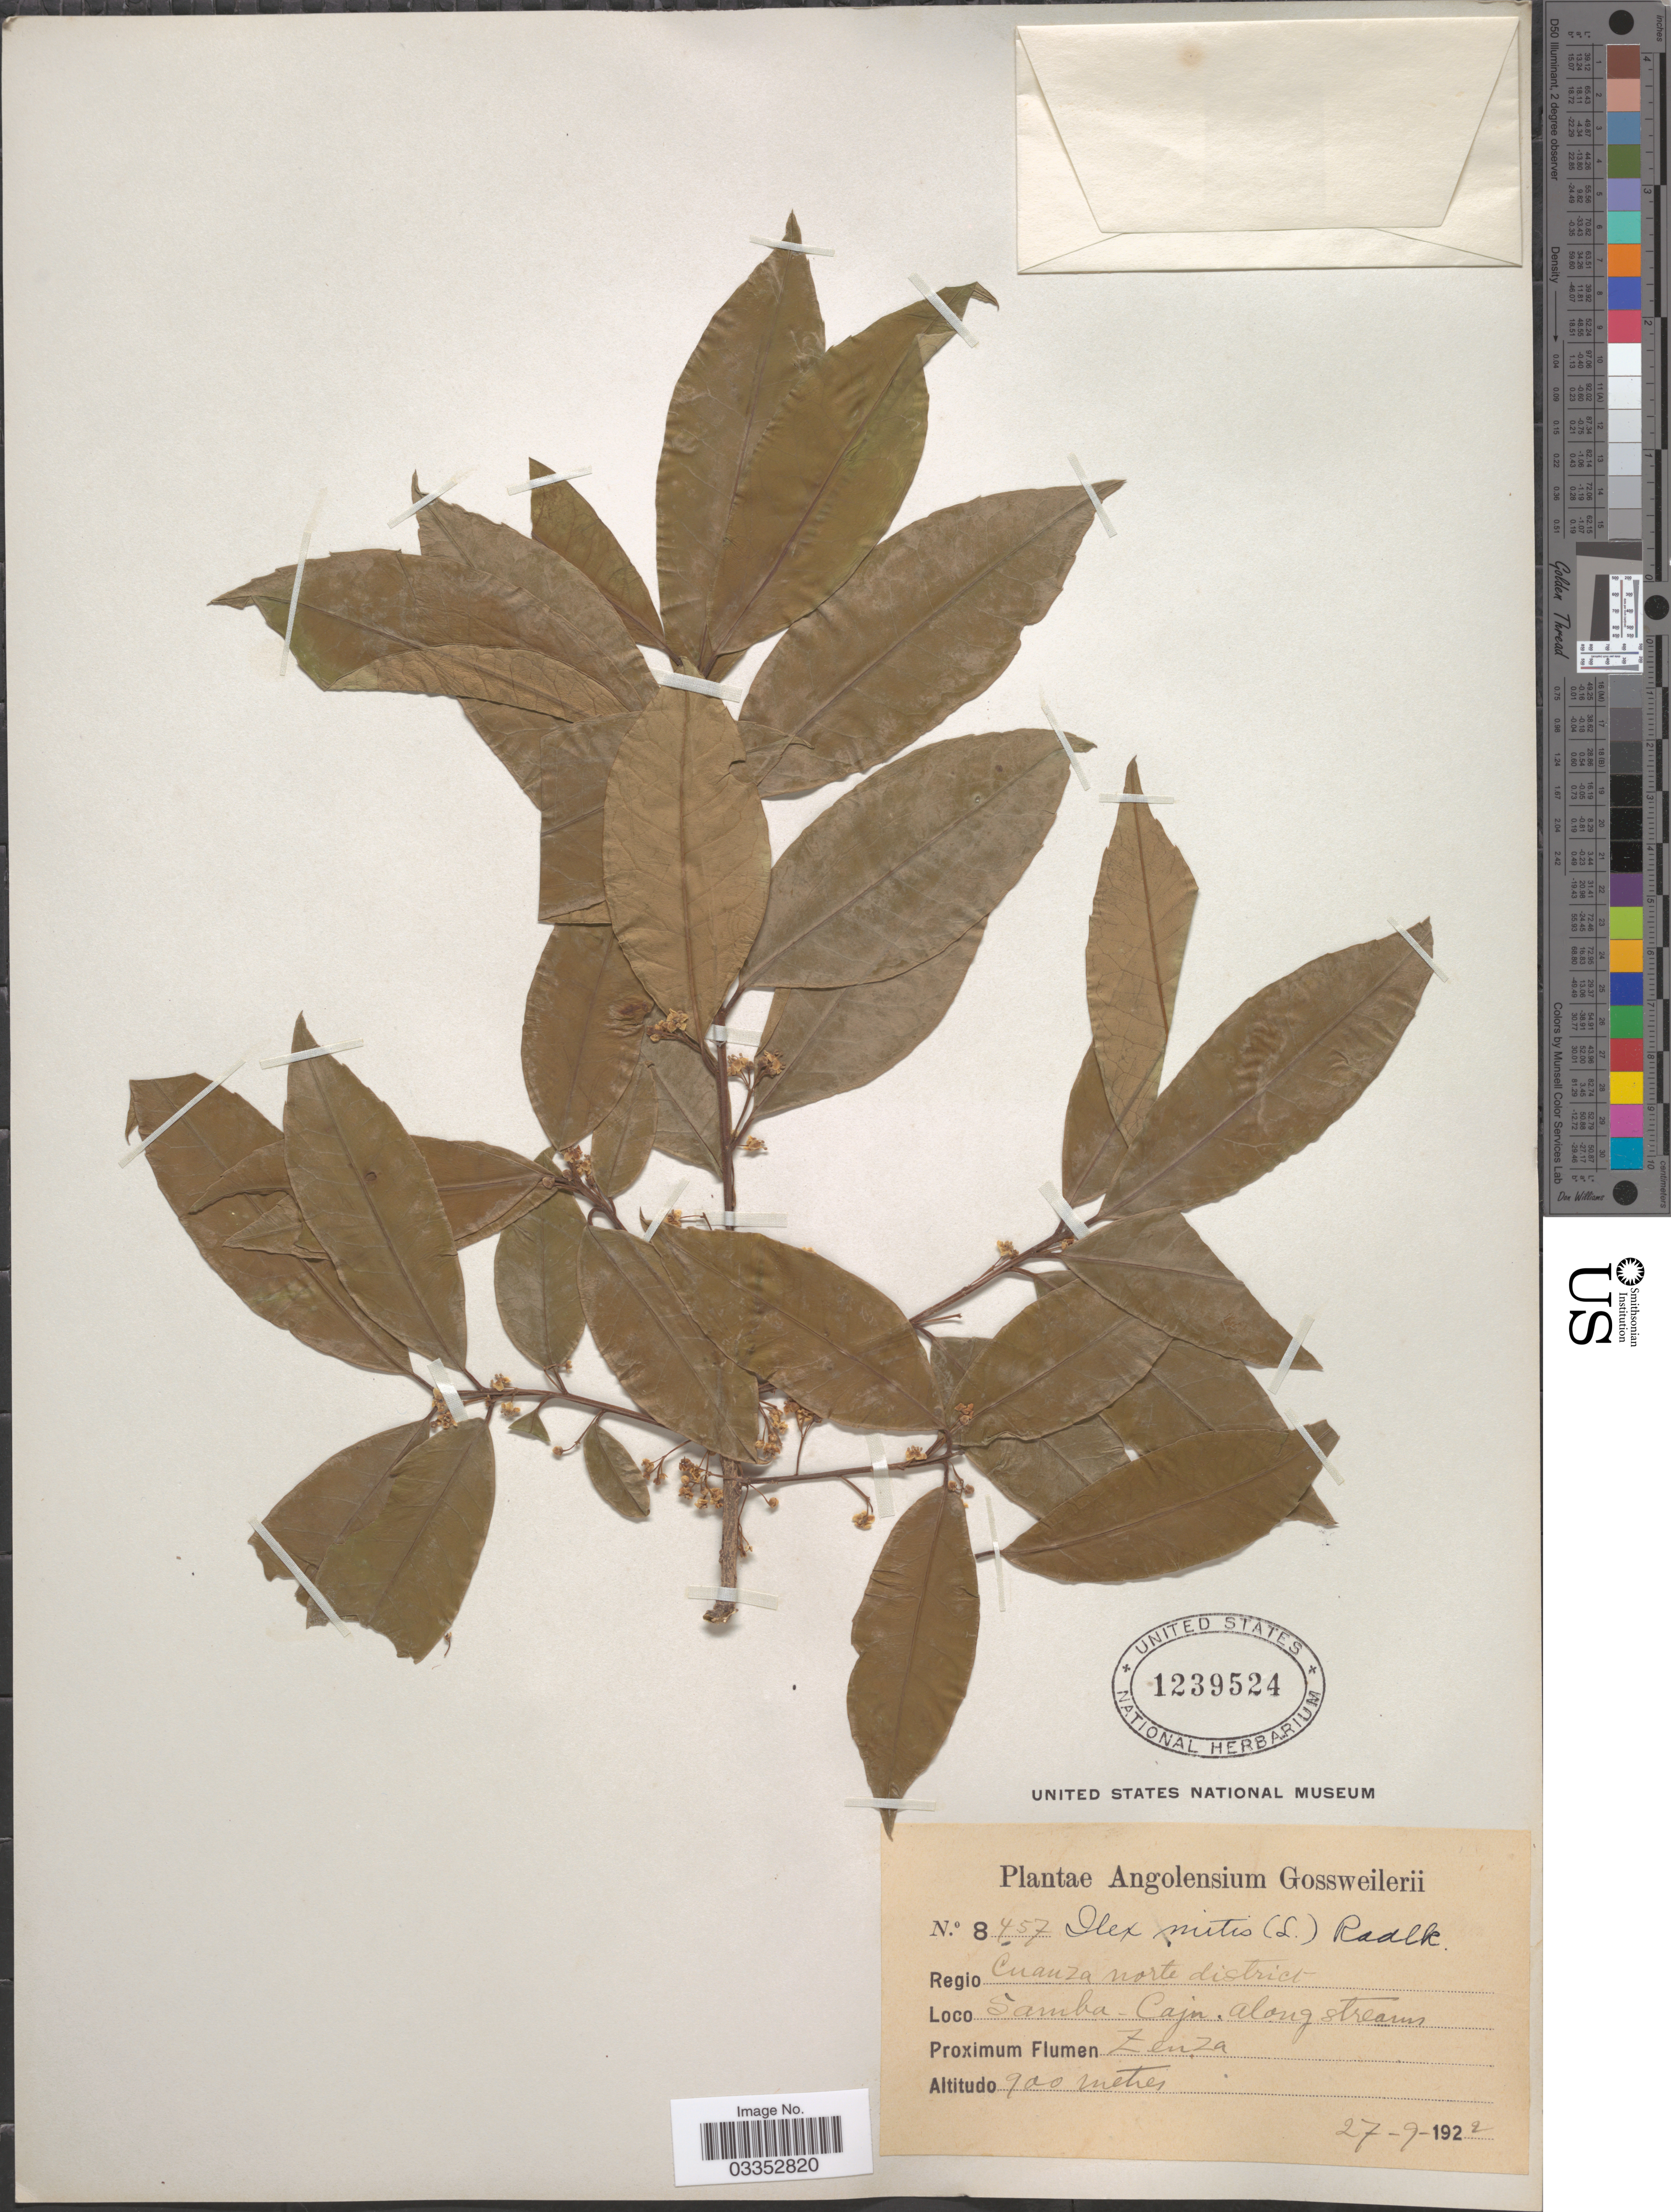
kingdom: Plantae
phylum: Tracheophyta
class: Magnoliopsida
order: Aquifoliales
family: Aquifoliaceae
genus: Ilex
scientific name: Ilex mitis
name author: (L.) Radlk.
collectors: -. Gossweiler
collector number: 8457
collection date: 1922-09-27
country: Angola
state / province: Cuanza Norte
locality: Regio Cuanza norte district, Samba-Caju along stream.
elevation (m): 900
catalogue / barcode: US 1239524